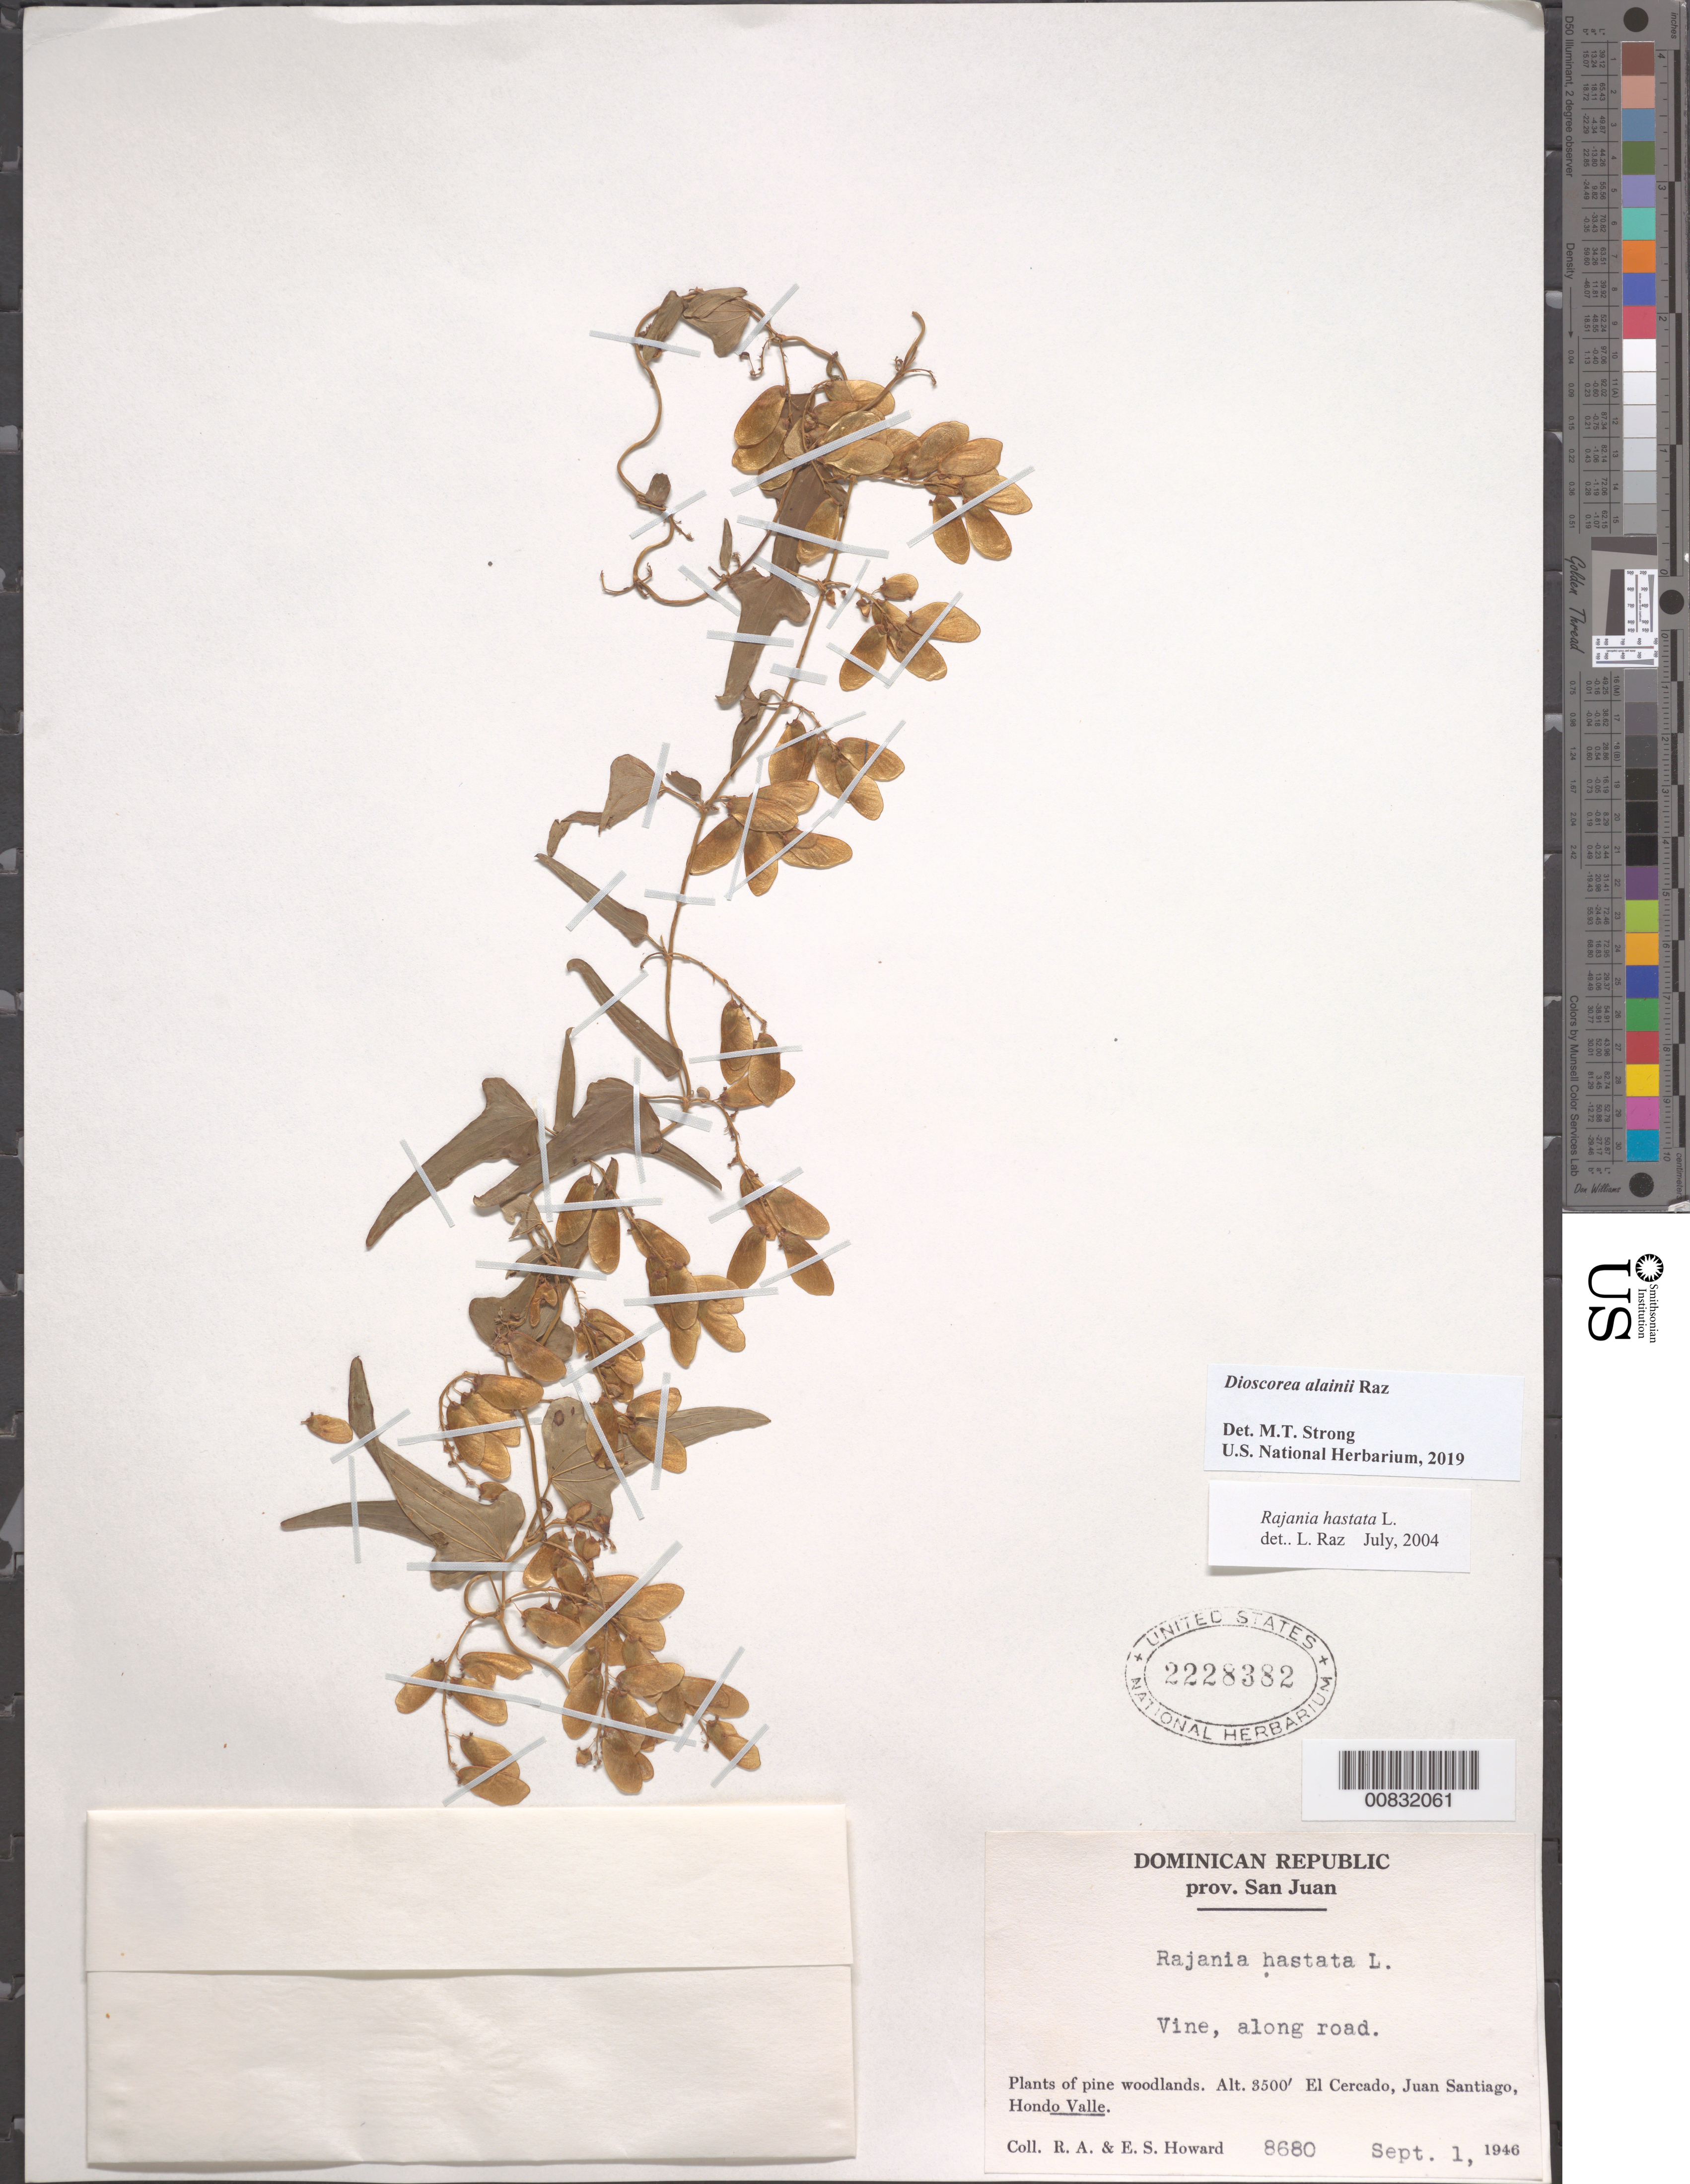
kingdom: Plantae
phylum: Tracheophyta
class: Liliopsida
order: Dioscoreales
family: Dioscoreaceae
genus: Dioscorea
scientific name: Dioscorea alainii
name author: Raz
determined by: Strong, M. T., (US), Smithsonian Institution - National Museum of Natural History (UNITED STATES)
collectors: R. A. Howard & E. S. Howard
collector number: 8680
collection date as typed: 01 Sep 1946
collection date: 1946-09-01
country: Dominican Republic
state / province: San Juan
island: Hispaniola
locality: El Cercado, Juan Santiago, Hondo Valle. Along road.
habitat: Plants of pine woodlands. Along road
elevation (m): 1067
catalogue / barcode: US 2228382